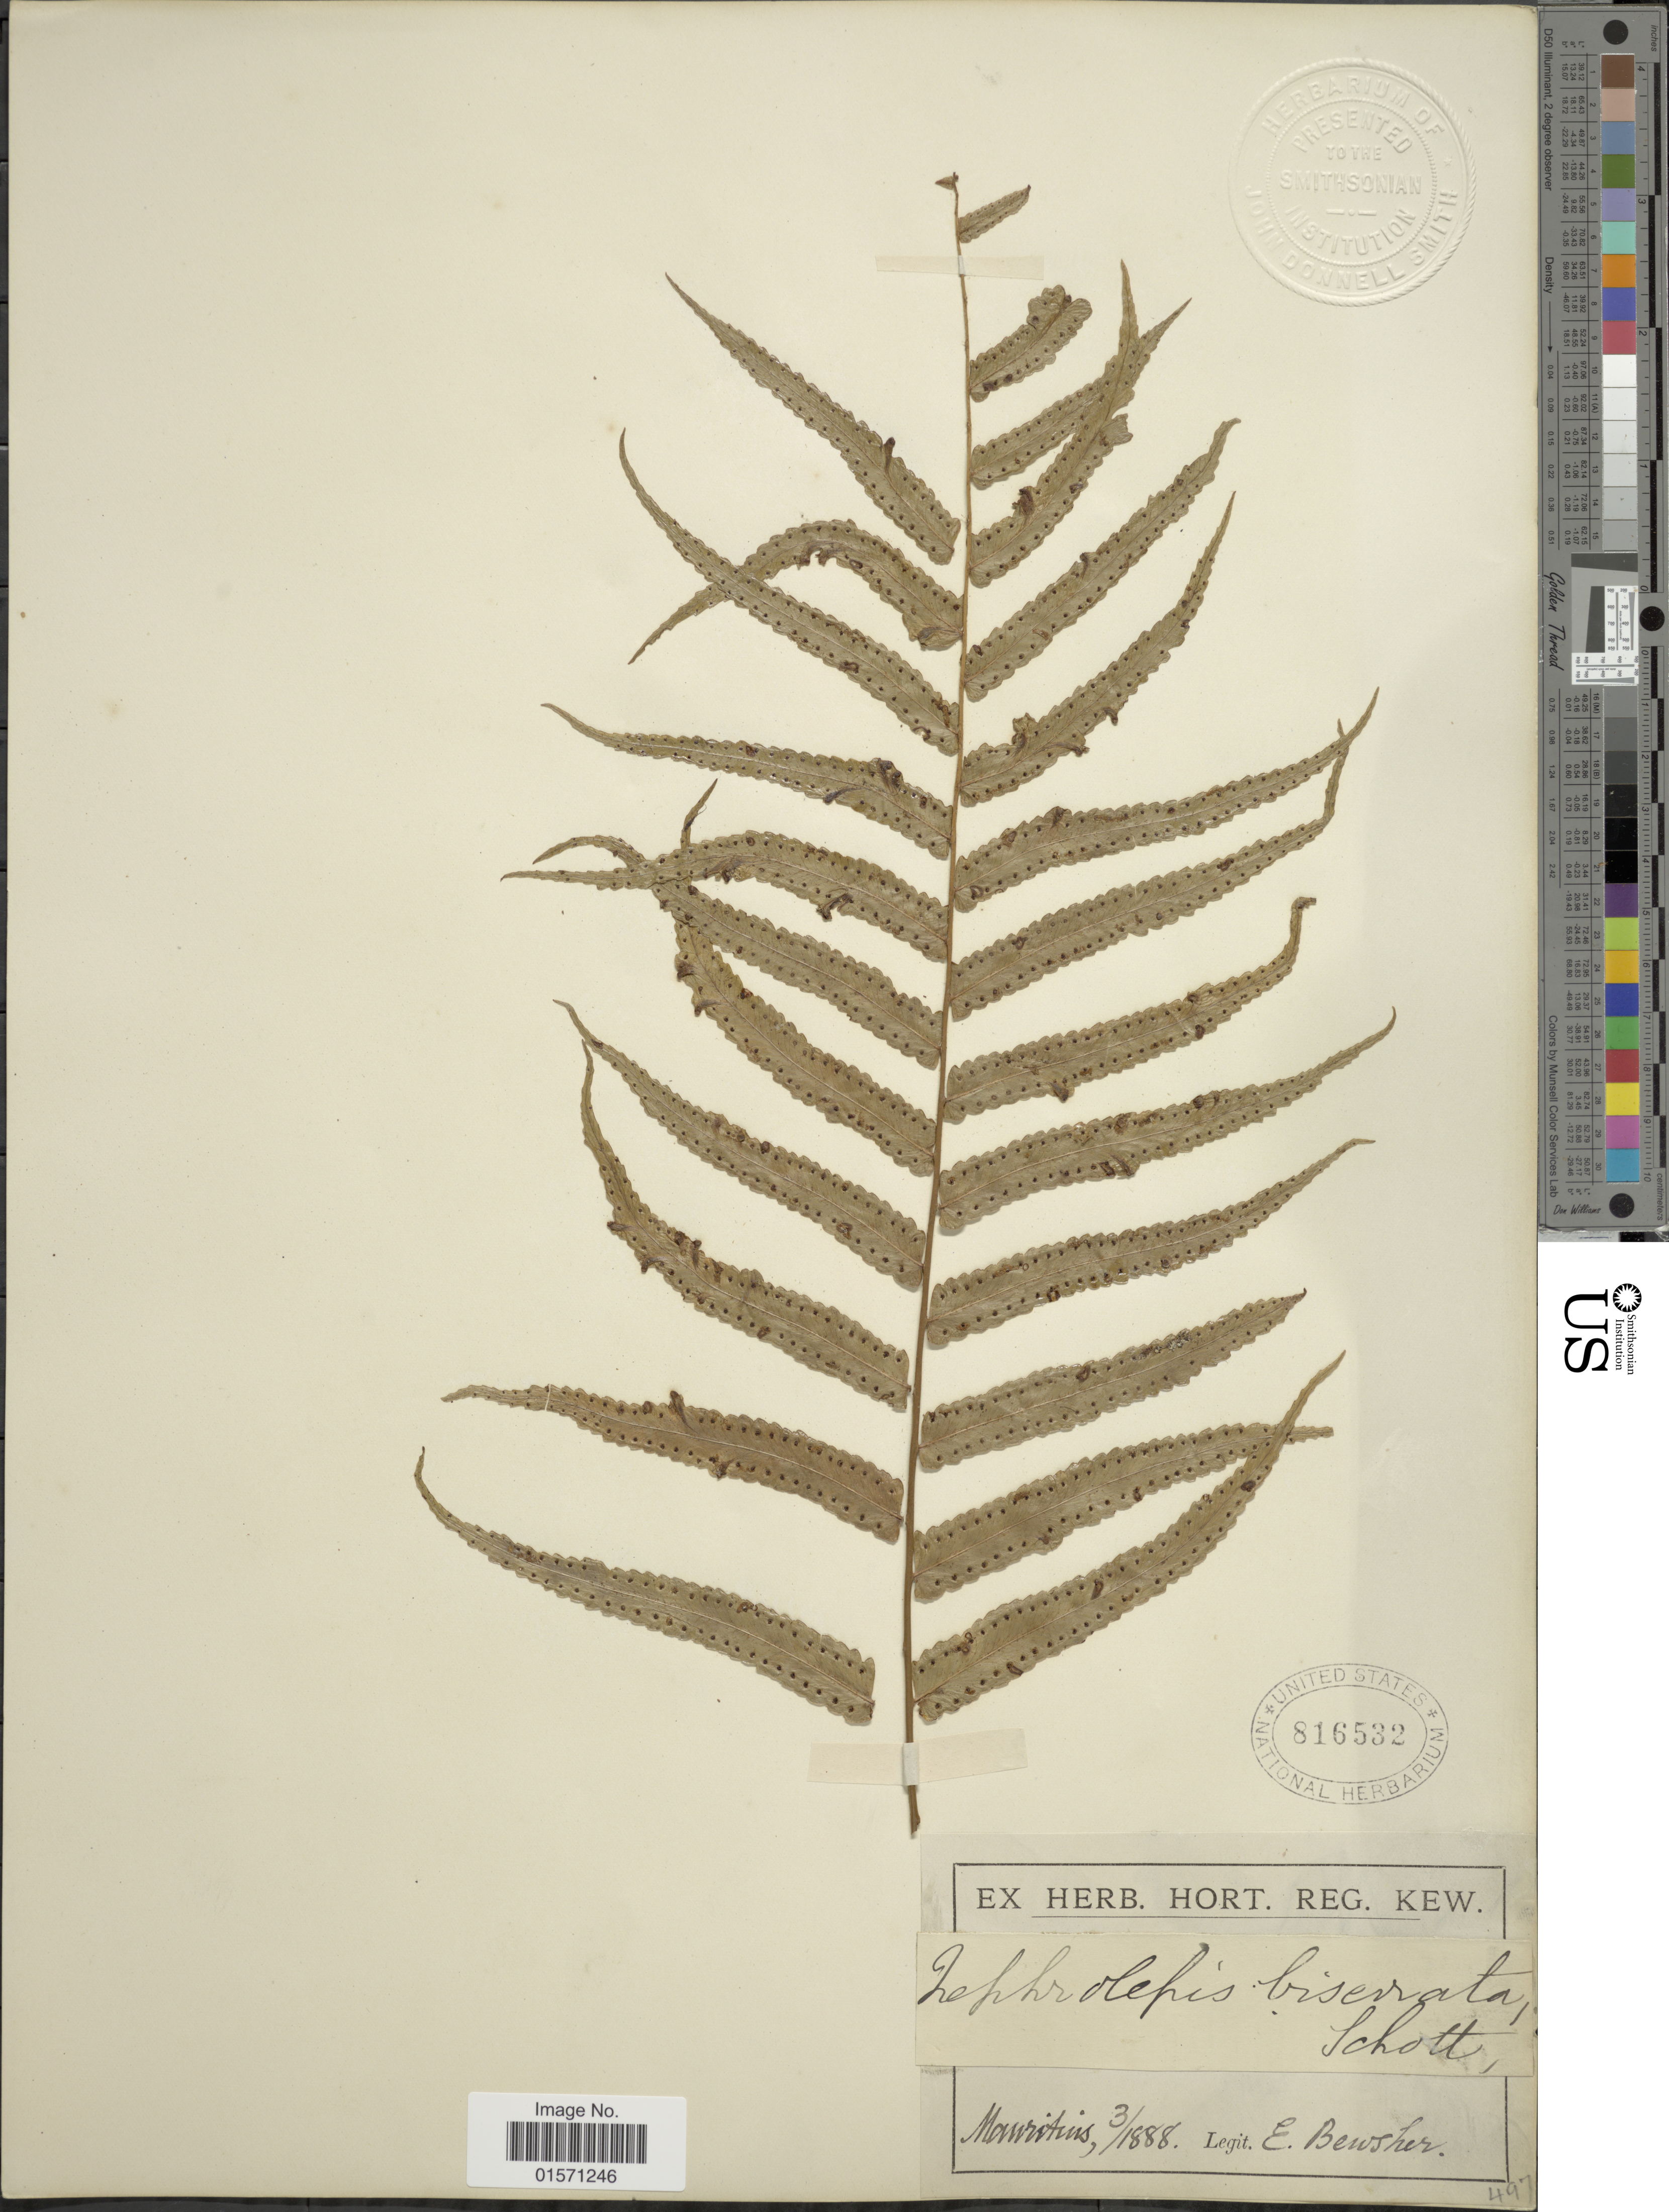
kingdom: Plantae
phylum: Tracheophyta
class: Polypodiopsida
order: Polypodiales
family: Nephrolepidaceae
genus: Nephrolepis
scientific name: Nephrolepis biserrata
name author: (Sw.) Schott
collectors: C. Bewsher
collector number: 497?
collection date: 1888-03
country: Mauritius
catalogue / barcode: US 816532